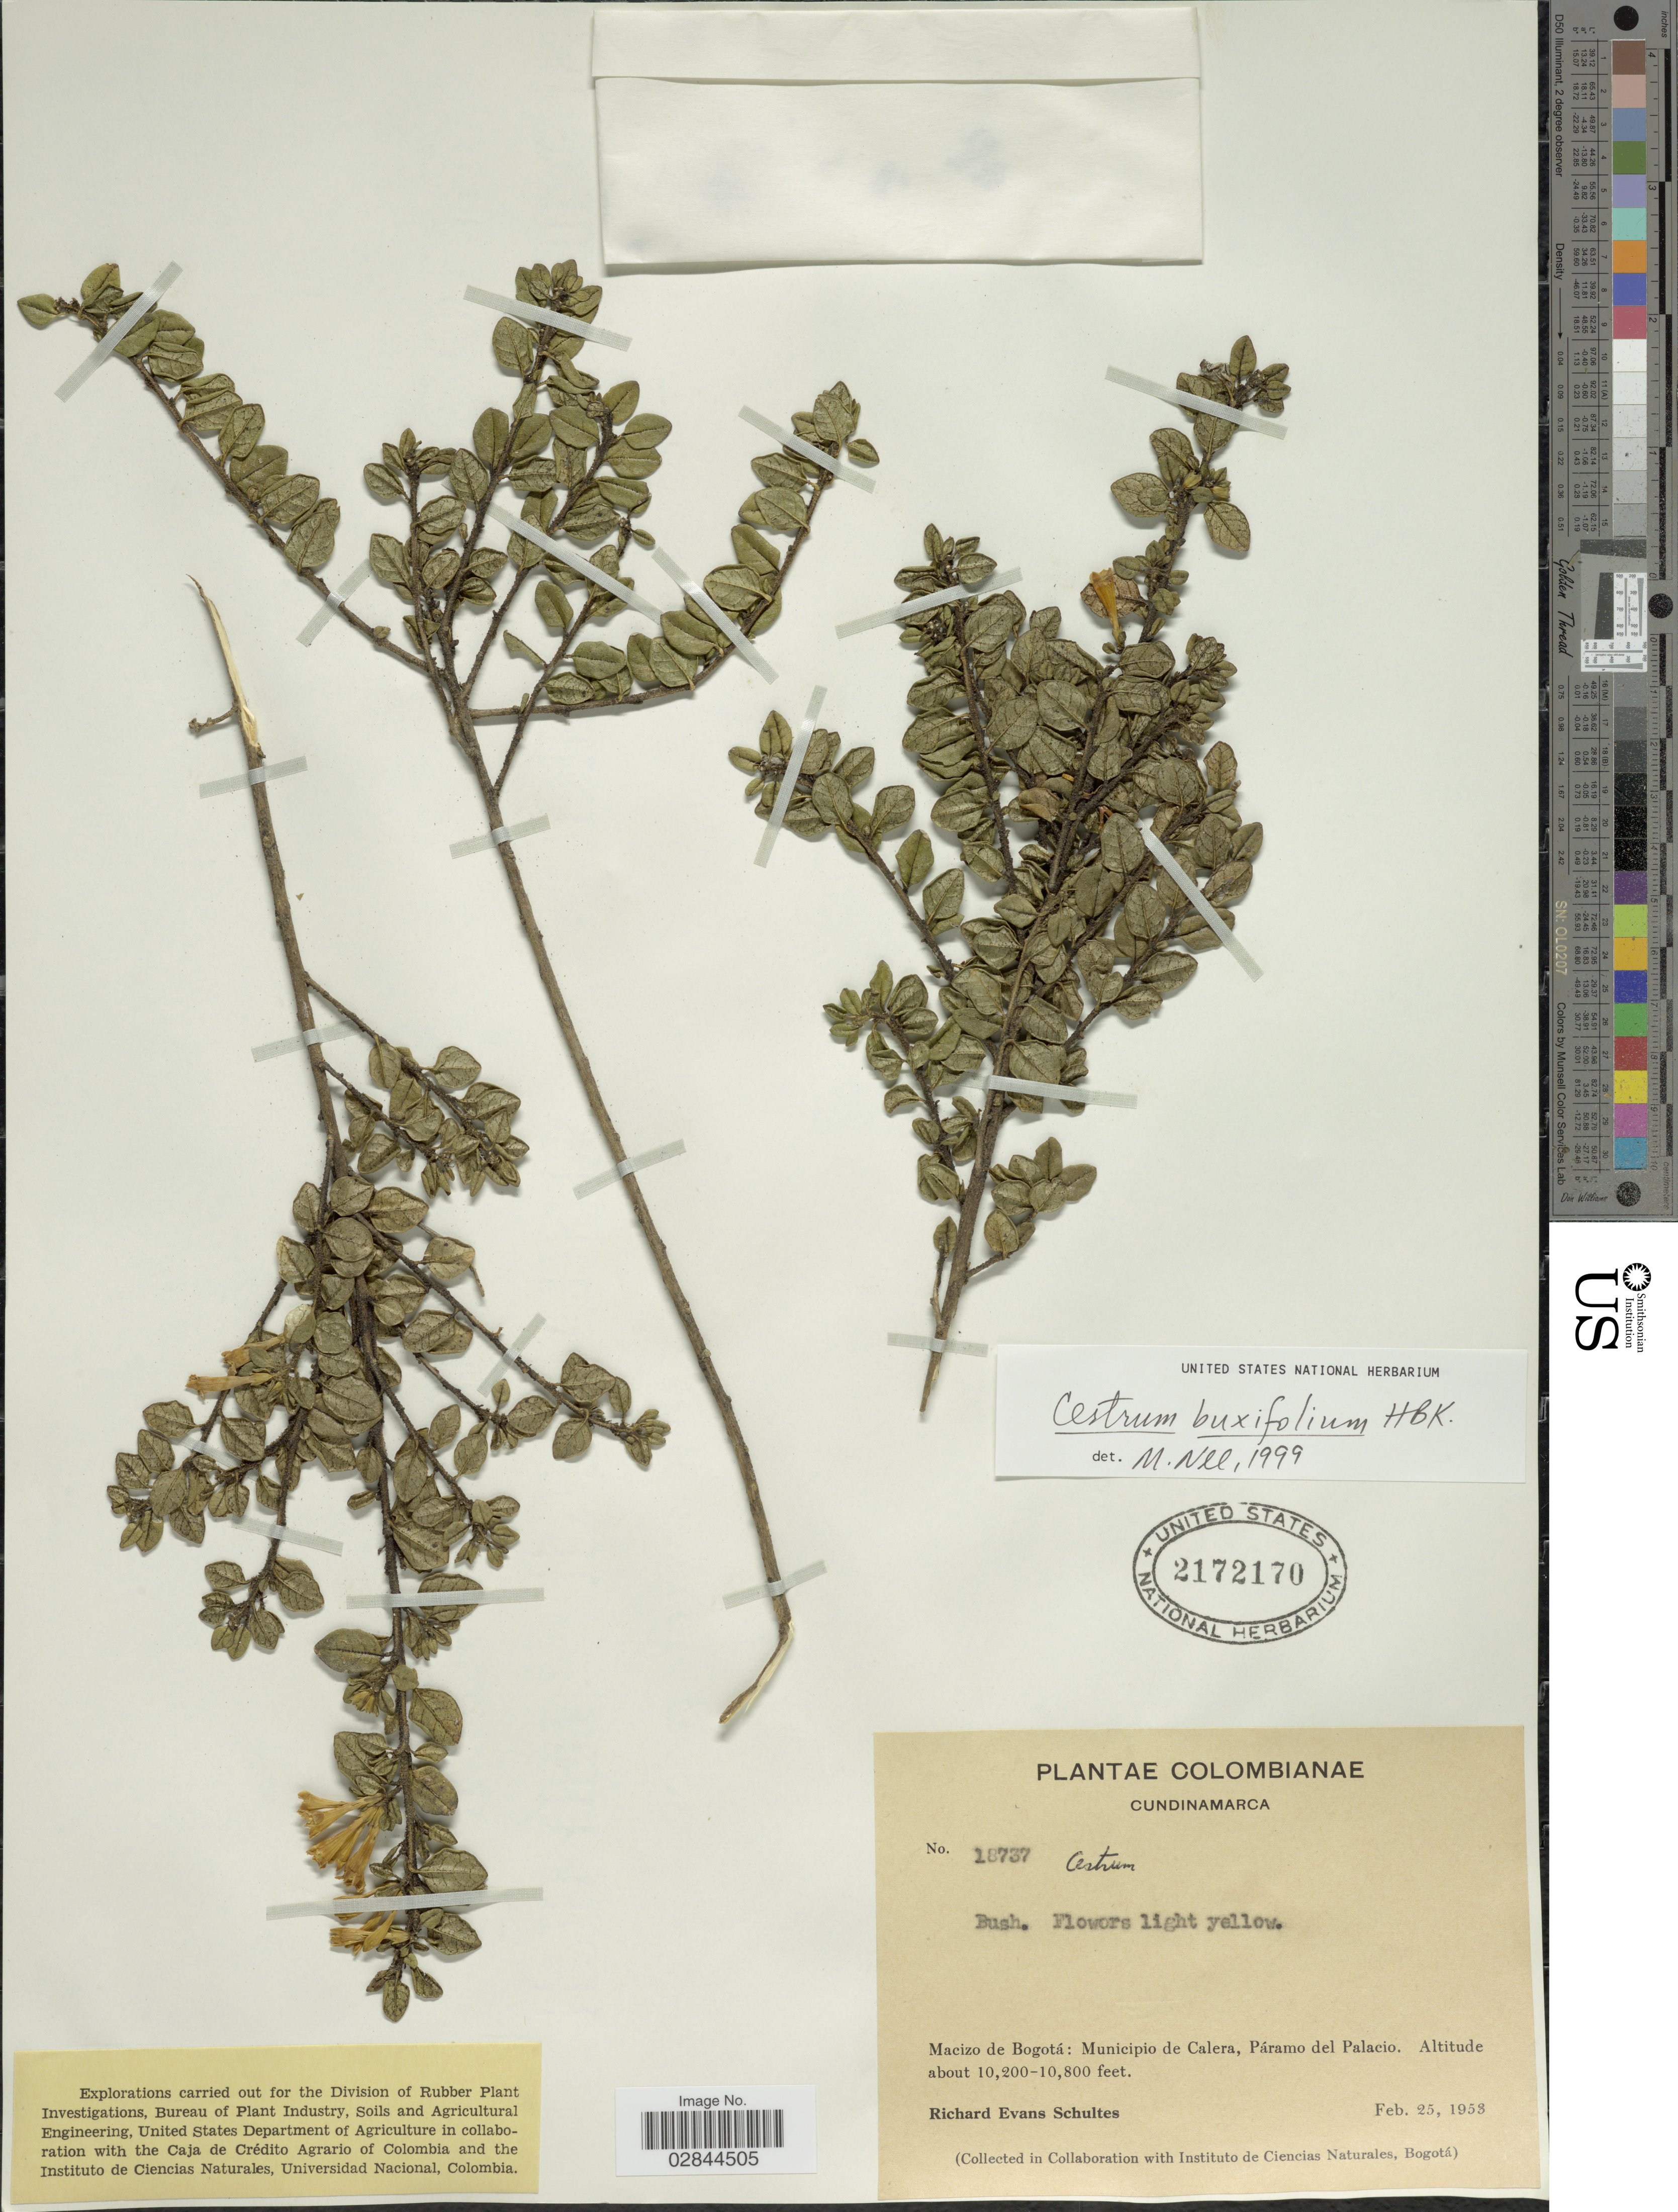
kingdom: Plantae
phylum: Tracheophyta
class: Magnoliopsida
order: Solanales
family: Solanaceae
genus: Cestrum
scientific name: Cestrum buxifolium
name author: Kunth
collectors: R. E. Schultes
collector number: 18737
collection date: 1953-02-25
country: Colombia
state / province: Cundinamarca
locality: Macizo de Bogotá: Municipio de Calera, Páramo del Palacio.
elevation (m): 3109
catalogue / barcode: US 2172170